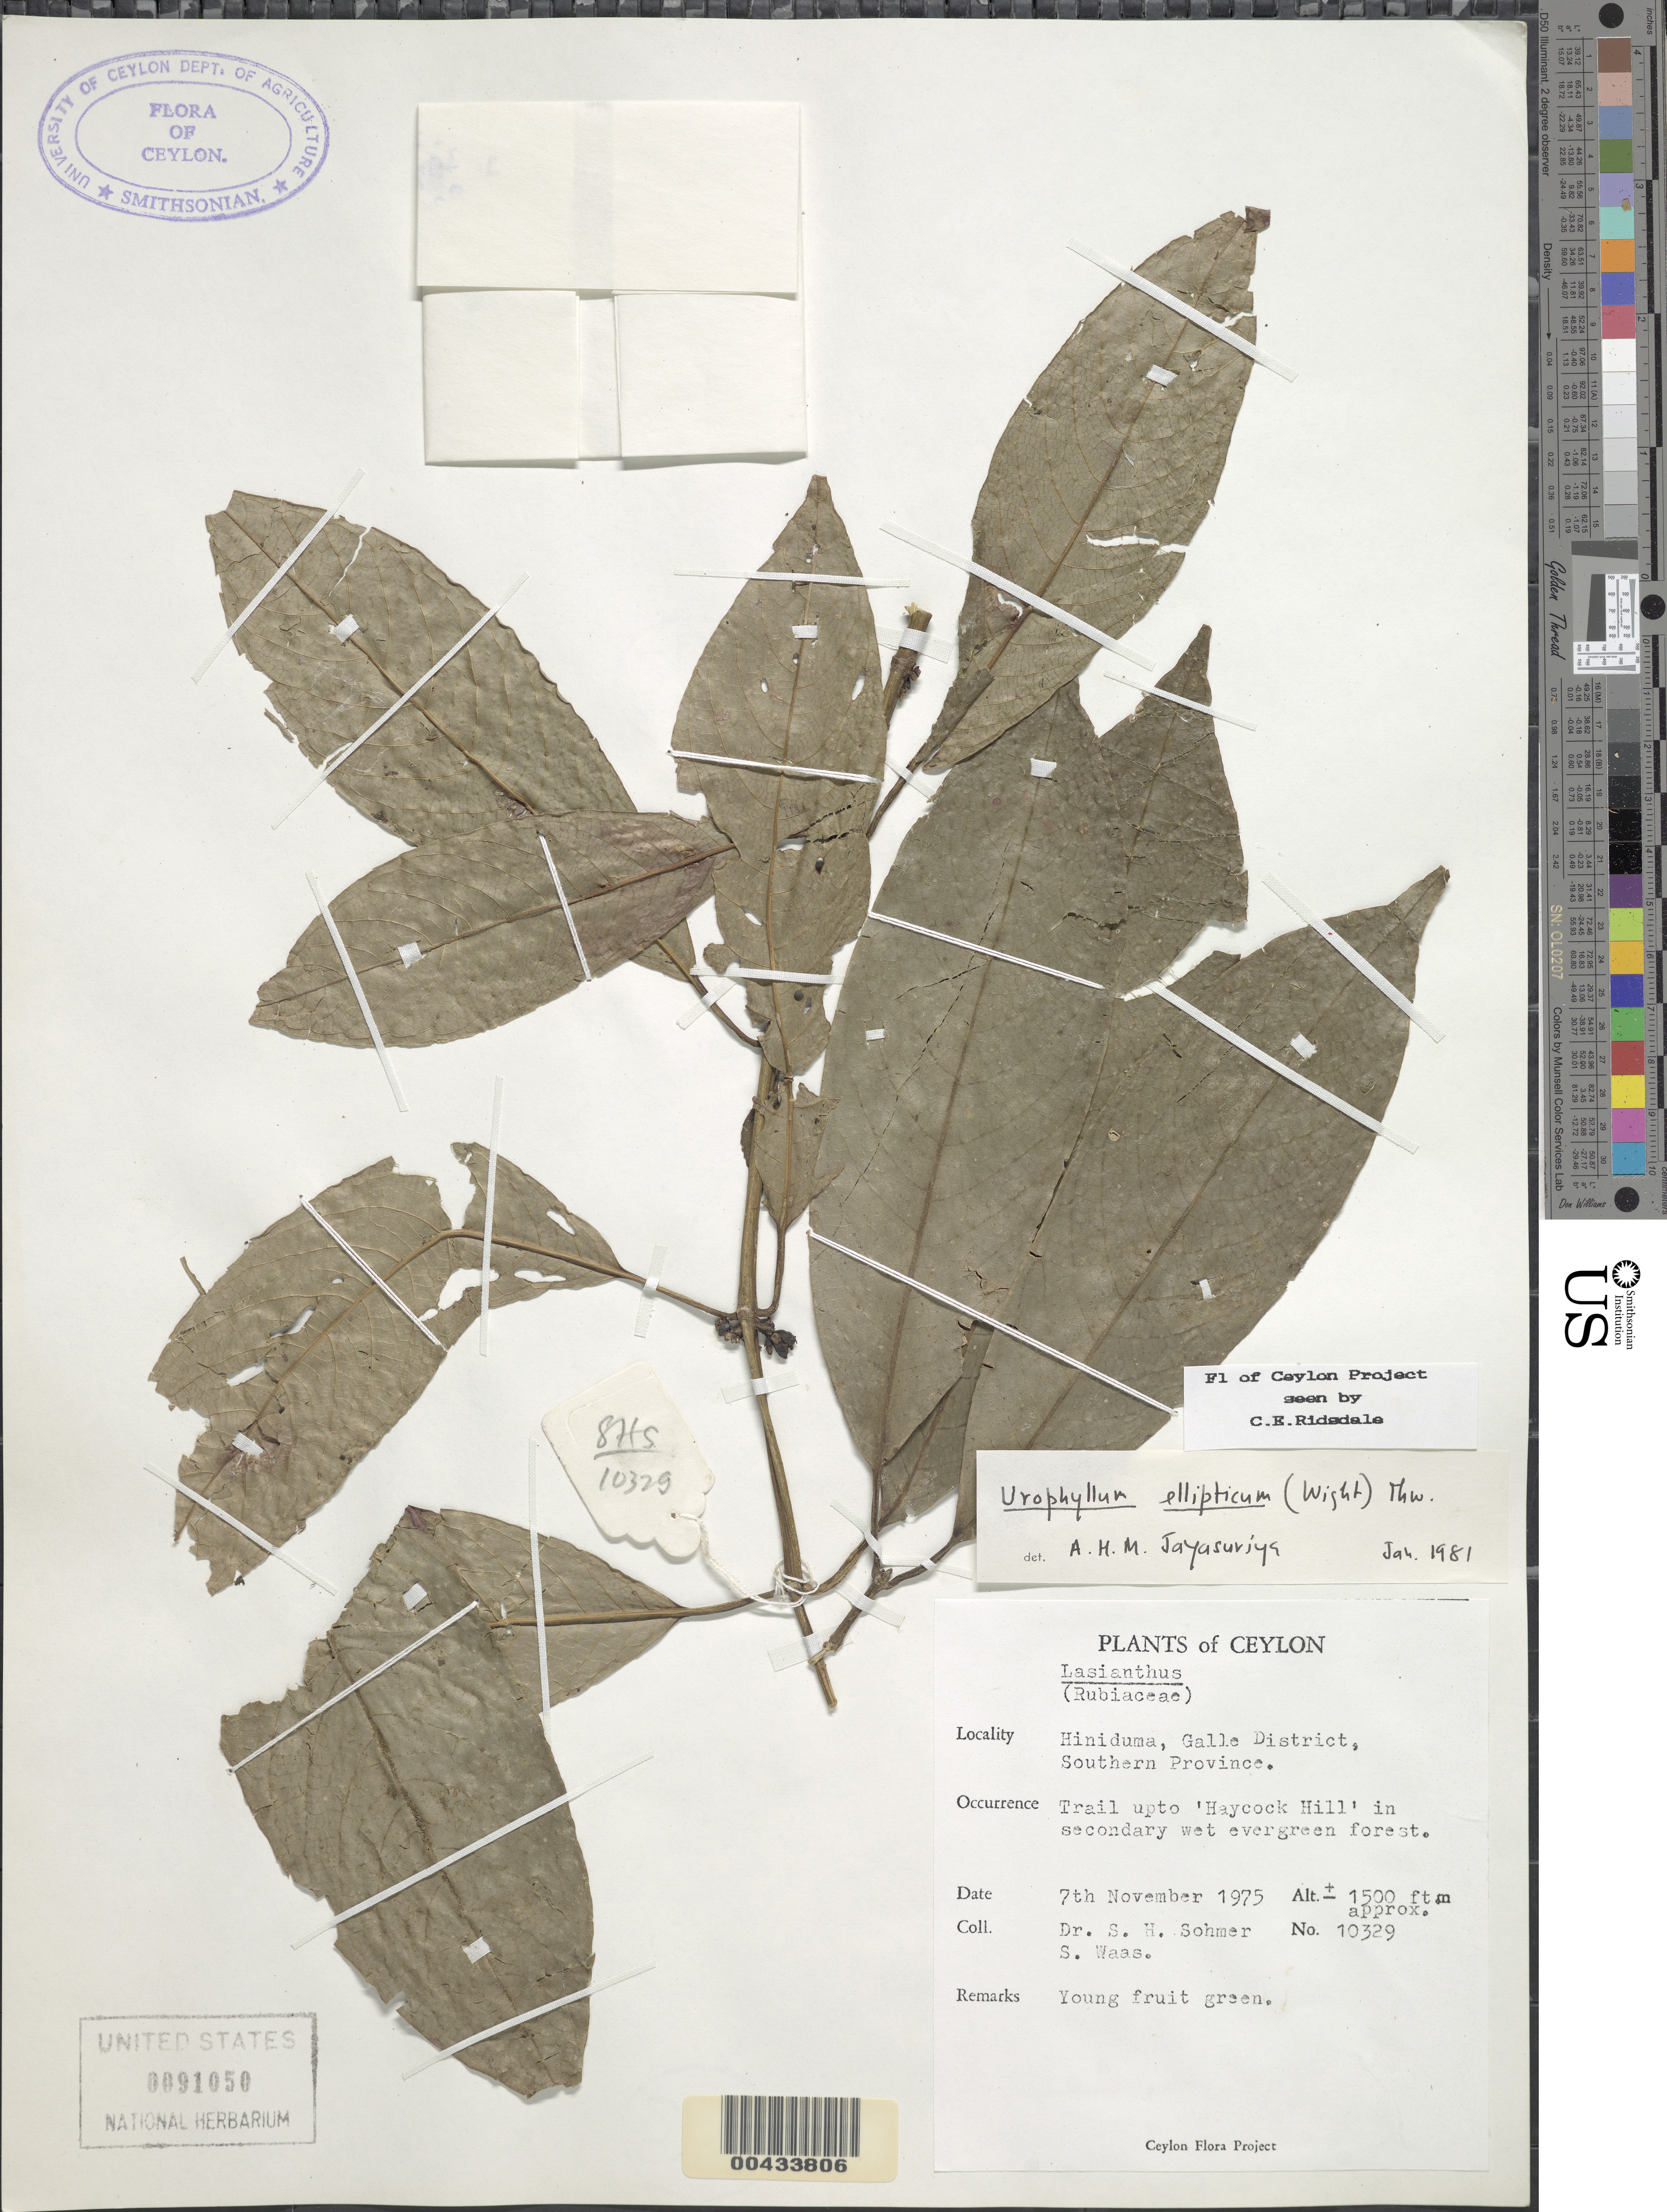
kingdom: Plantae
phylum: Tracheophyta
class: Magnoliopsida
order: Gentianales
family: Rubiaceae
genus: Urophyllum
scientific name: Urophyllum ellipticum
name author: (Wight) Thwaites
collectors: S. H. Sohmer & S. Waas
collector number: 10329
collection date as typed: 07 Nov 1975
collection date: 1975-11-07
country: Sri Lanka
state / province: Southern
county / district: Galle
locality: Hiniduma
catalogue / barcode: US 91050